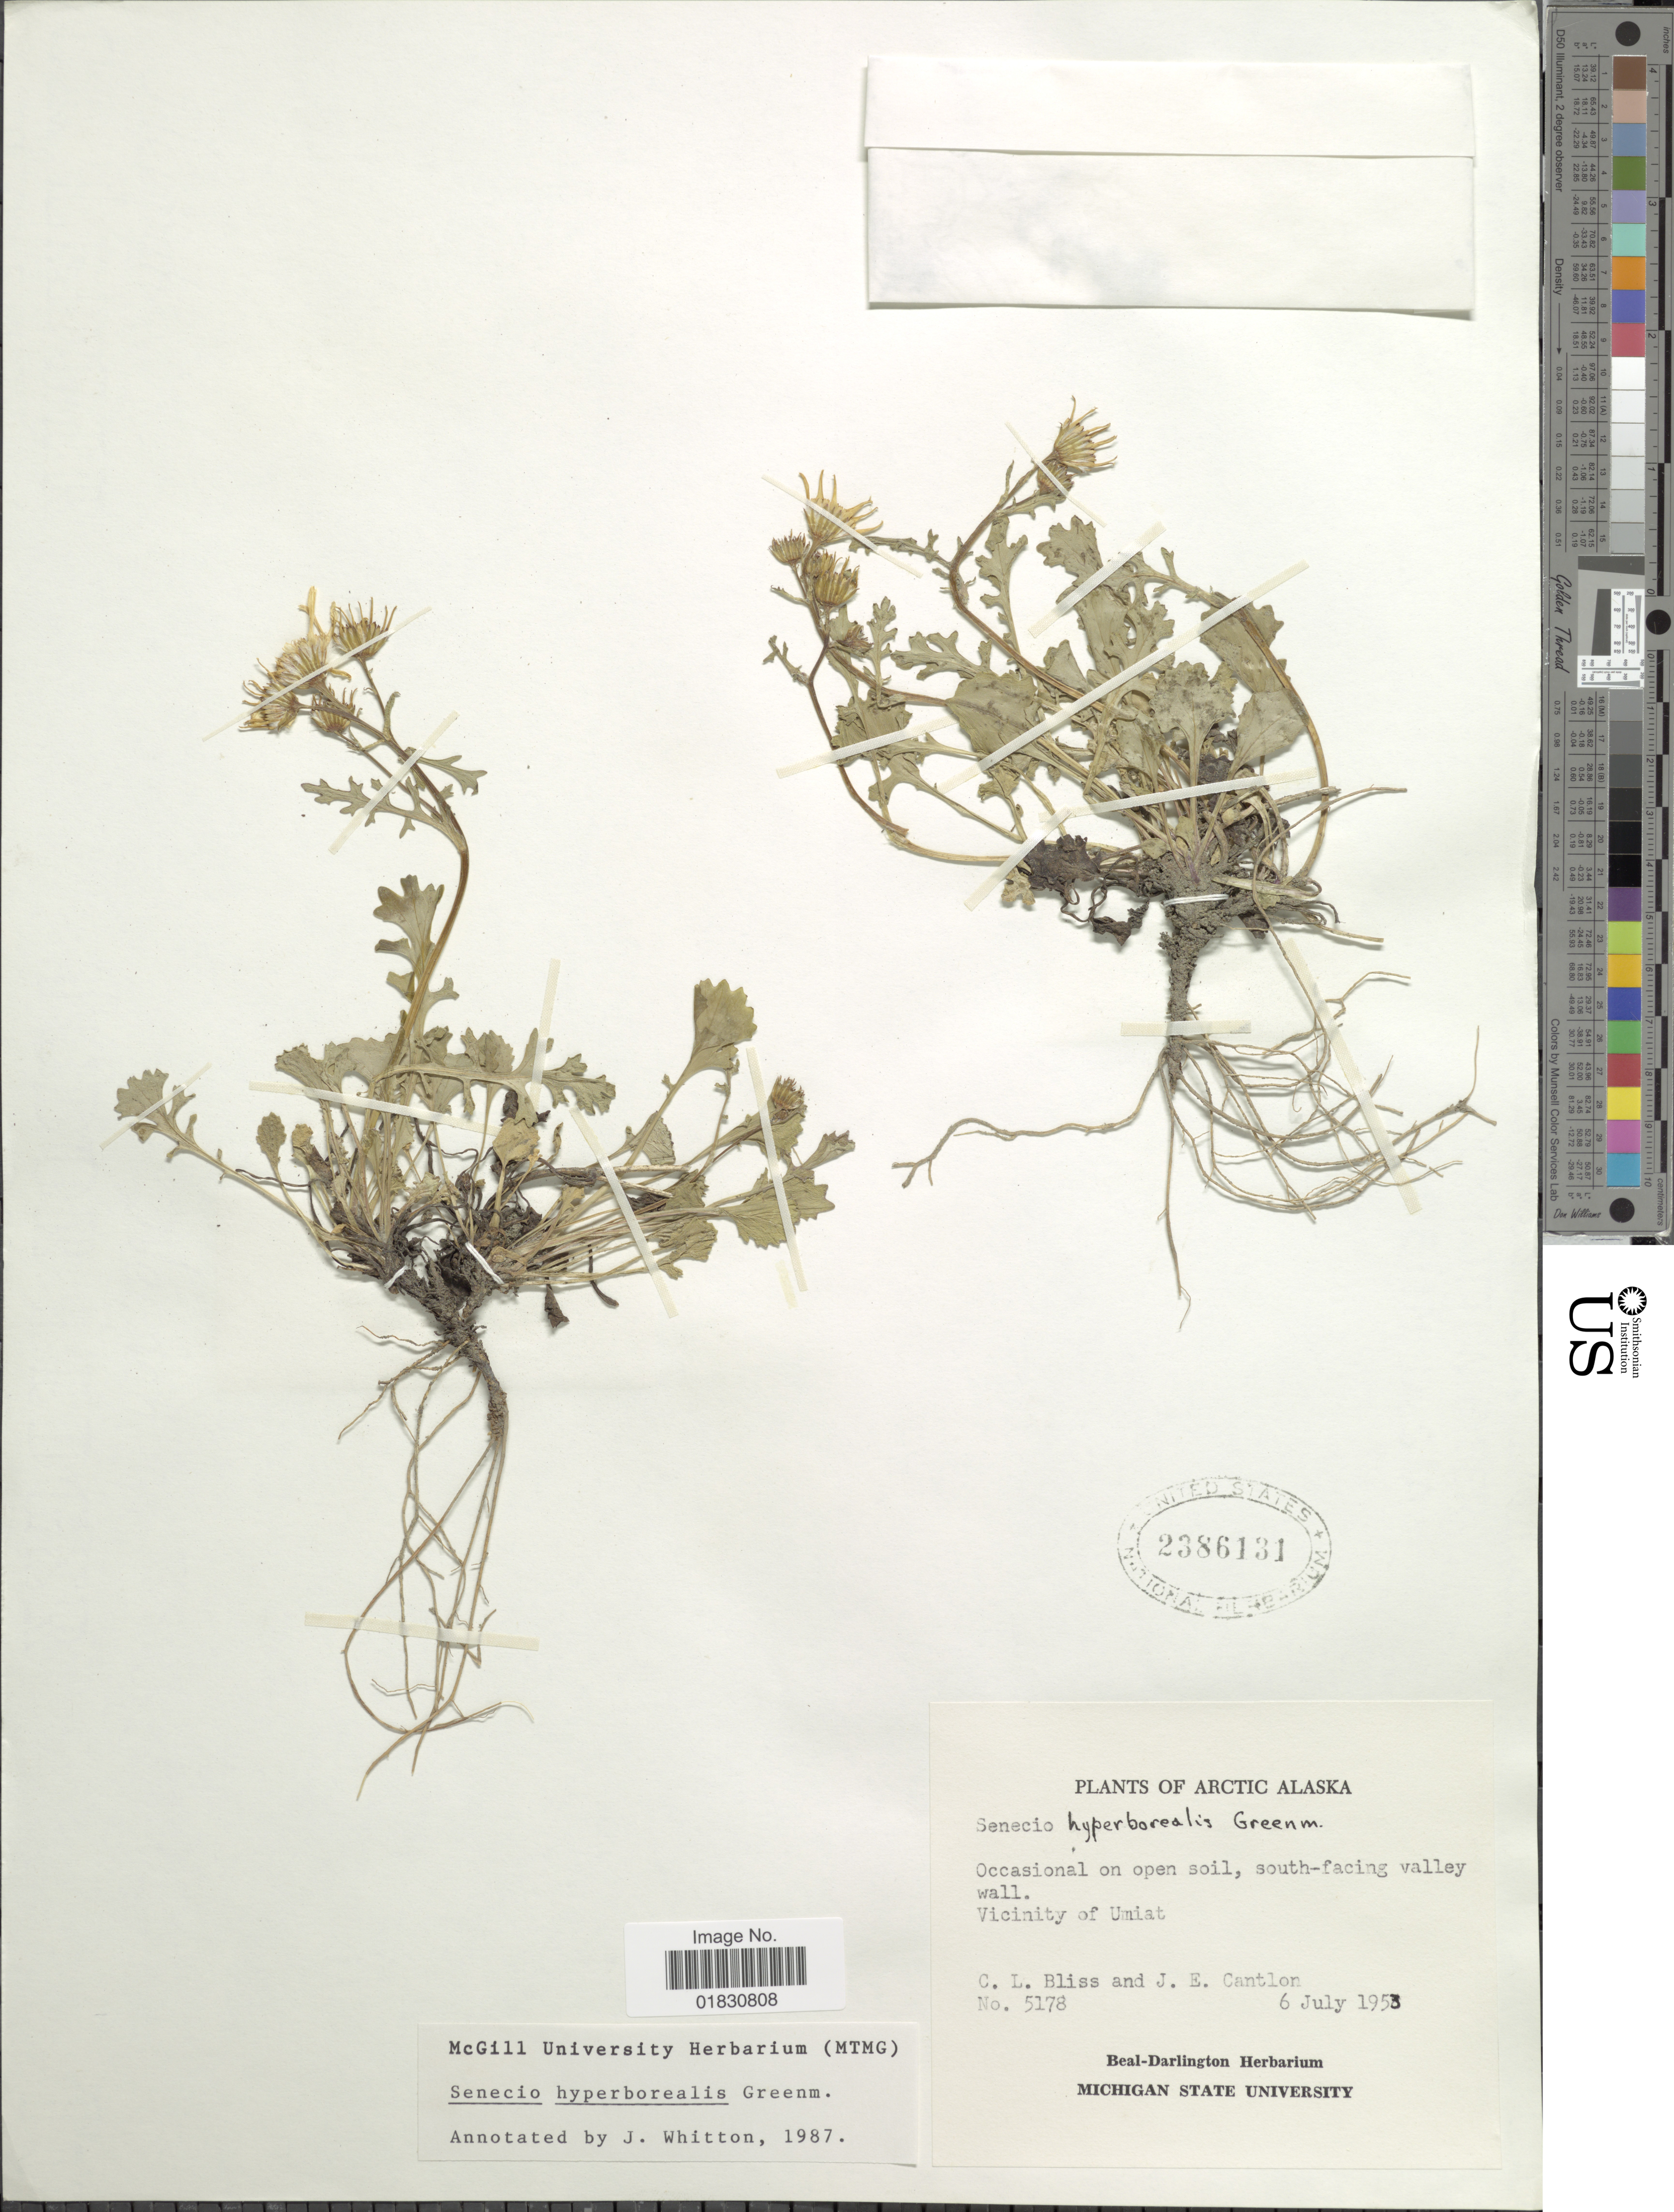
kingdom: Plantae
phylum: Tracheophyta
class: Magnoliopsida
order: Asterales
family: Asteraceae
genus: Packera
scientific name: Packera hyperborealis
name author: (Greene) Á. Löve & D. Löve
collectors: C. Bliss & J. Cantlon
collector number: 5178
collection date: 1953-07-06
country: United States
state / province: Alaska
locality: Arctic Alaska, South-facing valley wall, Vicinity of Umiat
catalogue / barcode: US 2386131